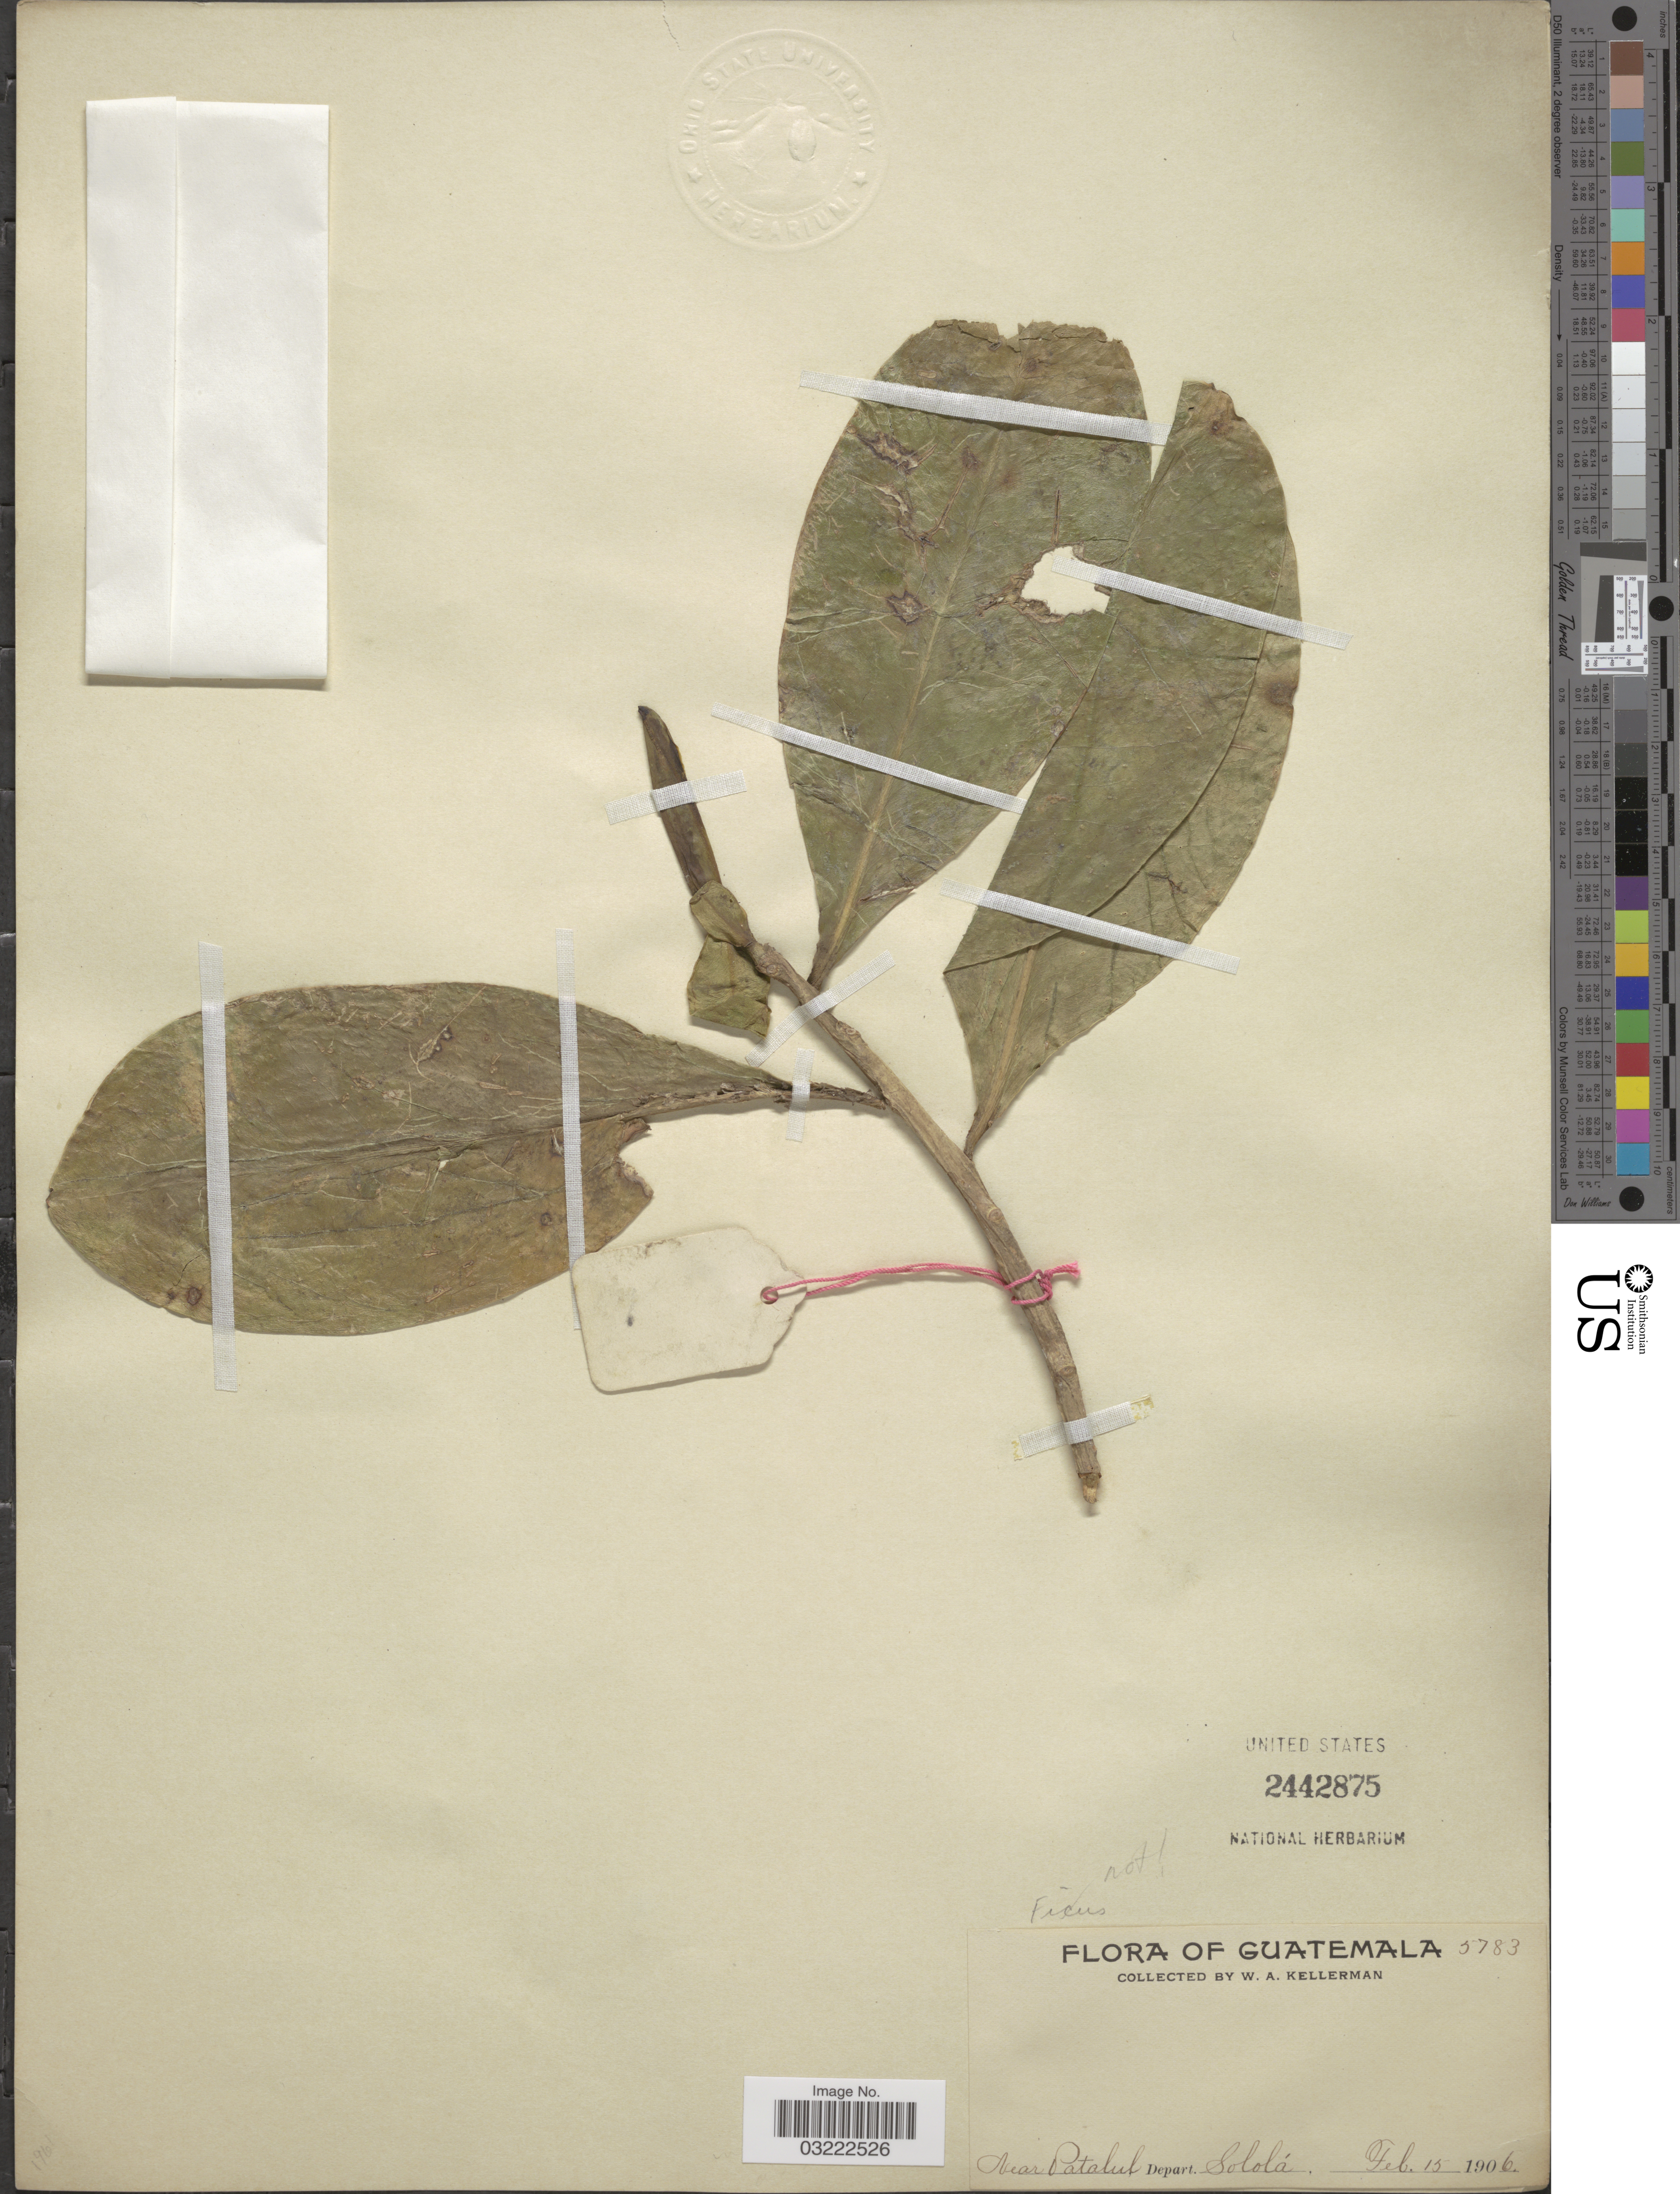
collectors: W. Kellerman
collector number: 5783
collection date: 1906-02-15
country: Guatemala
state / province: Sololá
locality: Near Patalul, Depart. Sololá.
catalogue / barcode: US 2442875